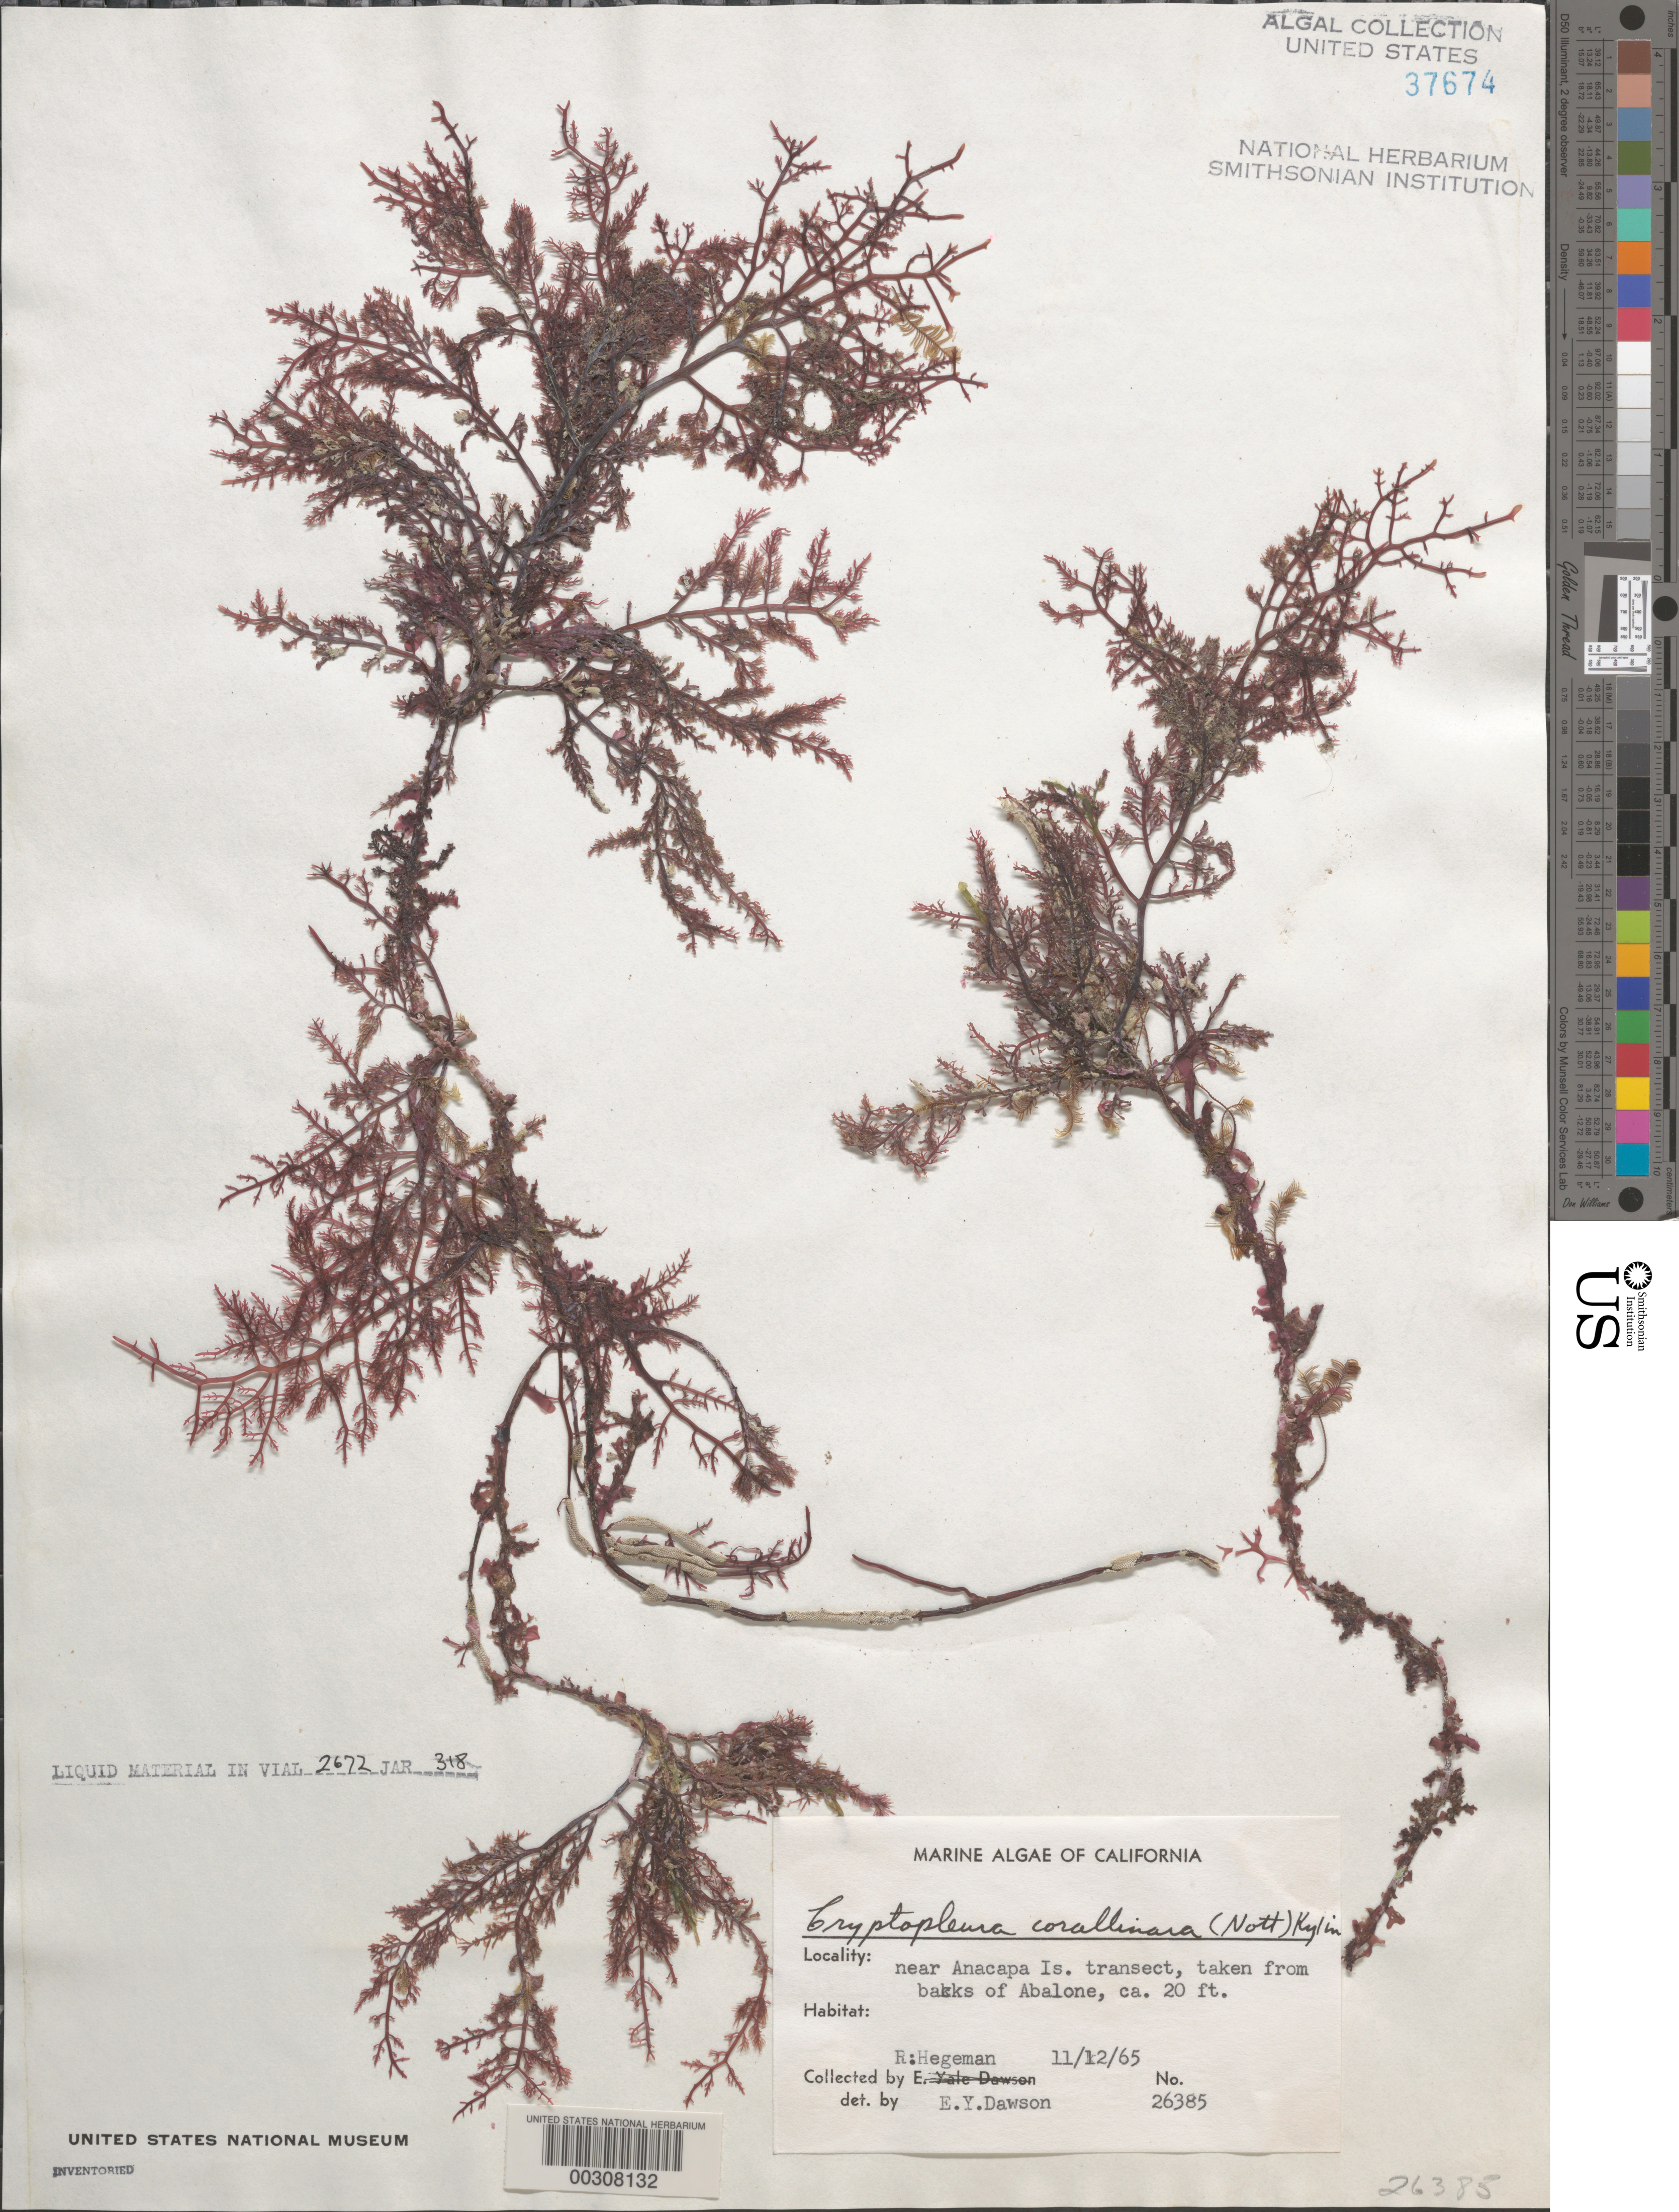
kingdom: Plantae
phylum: Rhodophyta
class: Florideophyceae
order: Ceramiales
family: Delesseriaceae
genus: Cryptopleura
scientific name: Cryptopleura corallinara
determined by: Dawson, E. Y.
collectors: R. Hegeman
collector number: EYD 26385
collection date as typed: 12 Nov 1965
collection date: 1965-11-12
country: United States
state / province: California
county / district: Ventura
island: Anacapa Island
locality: Near the island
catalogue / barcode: US 37674